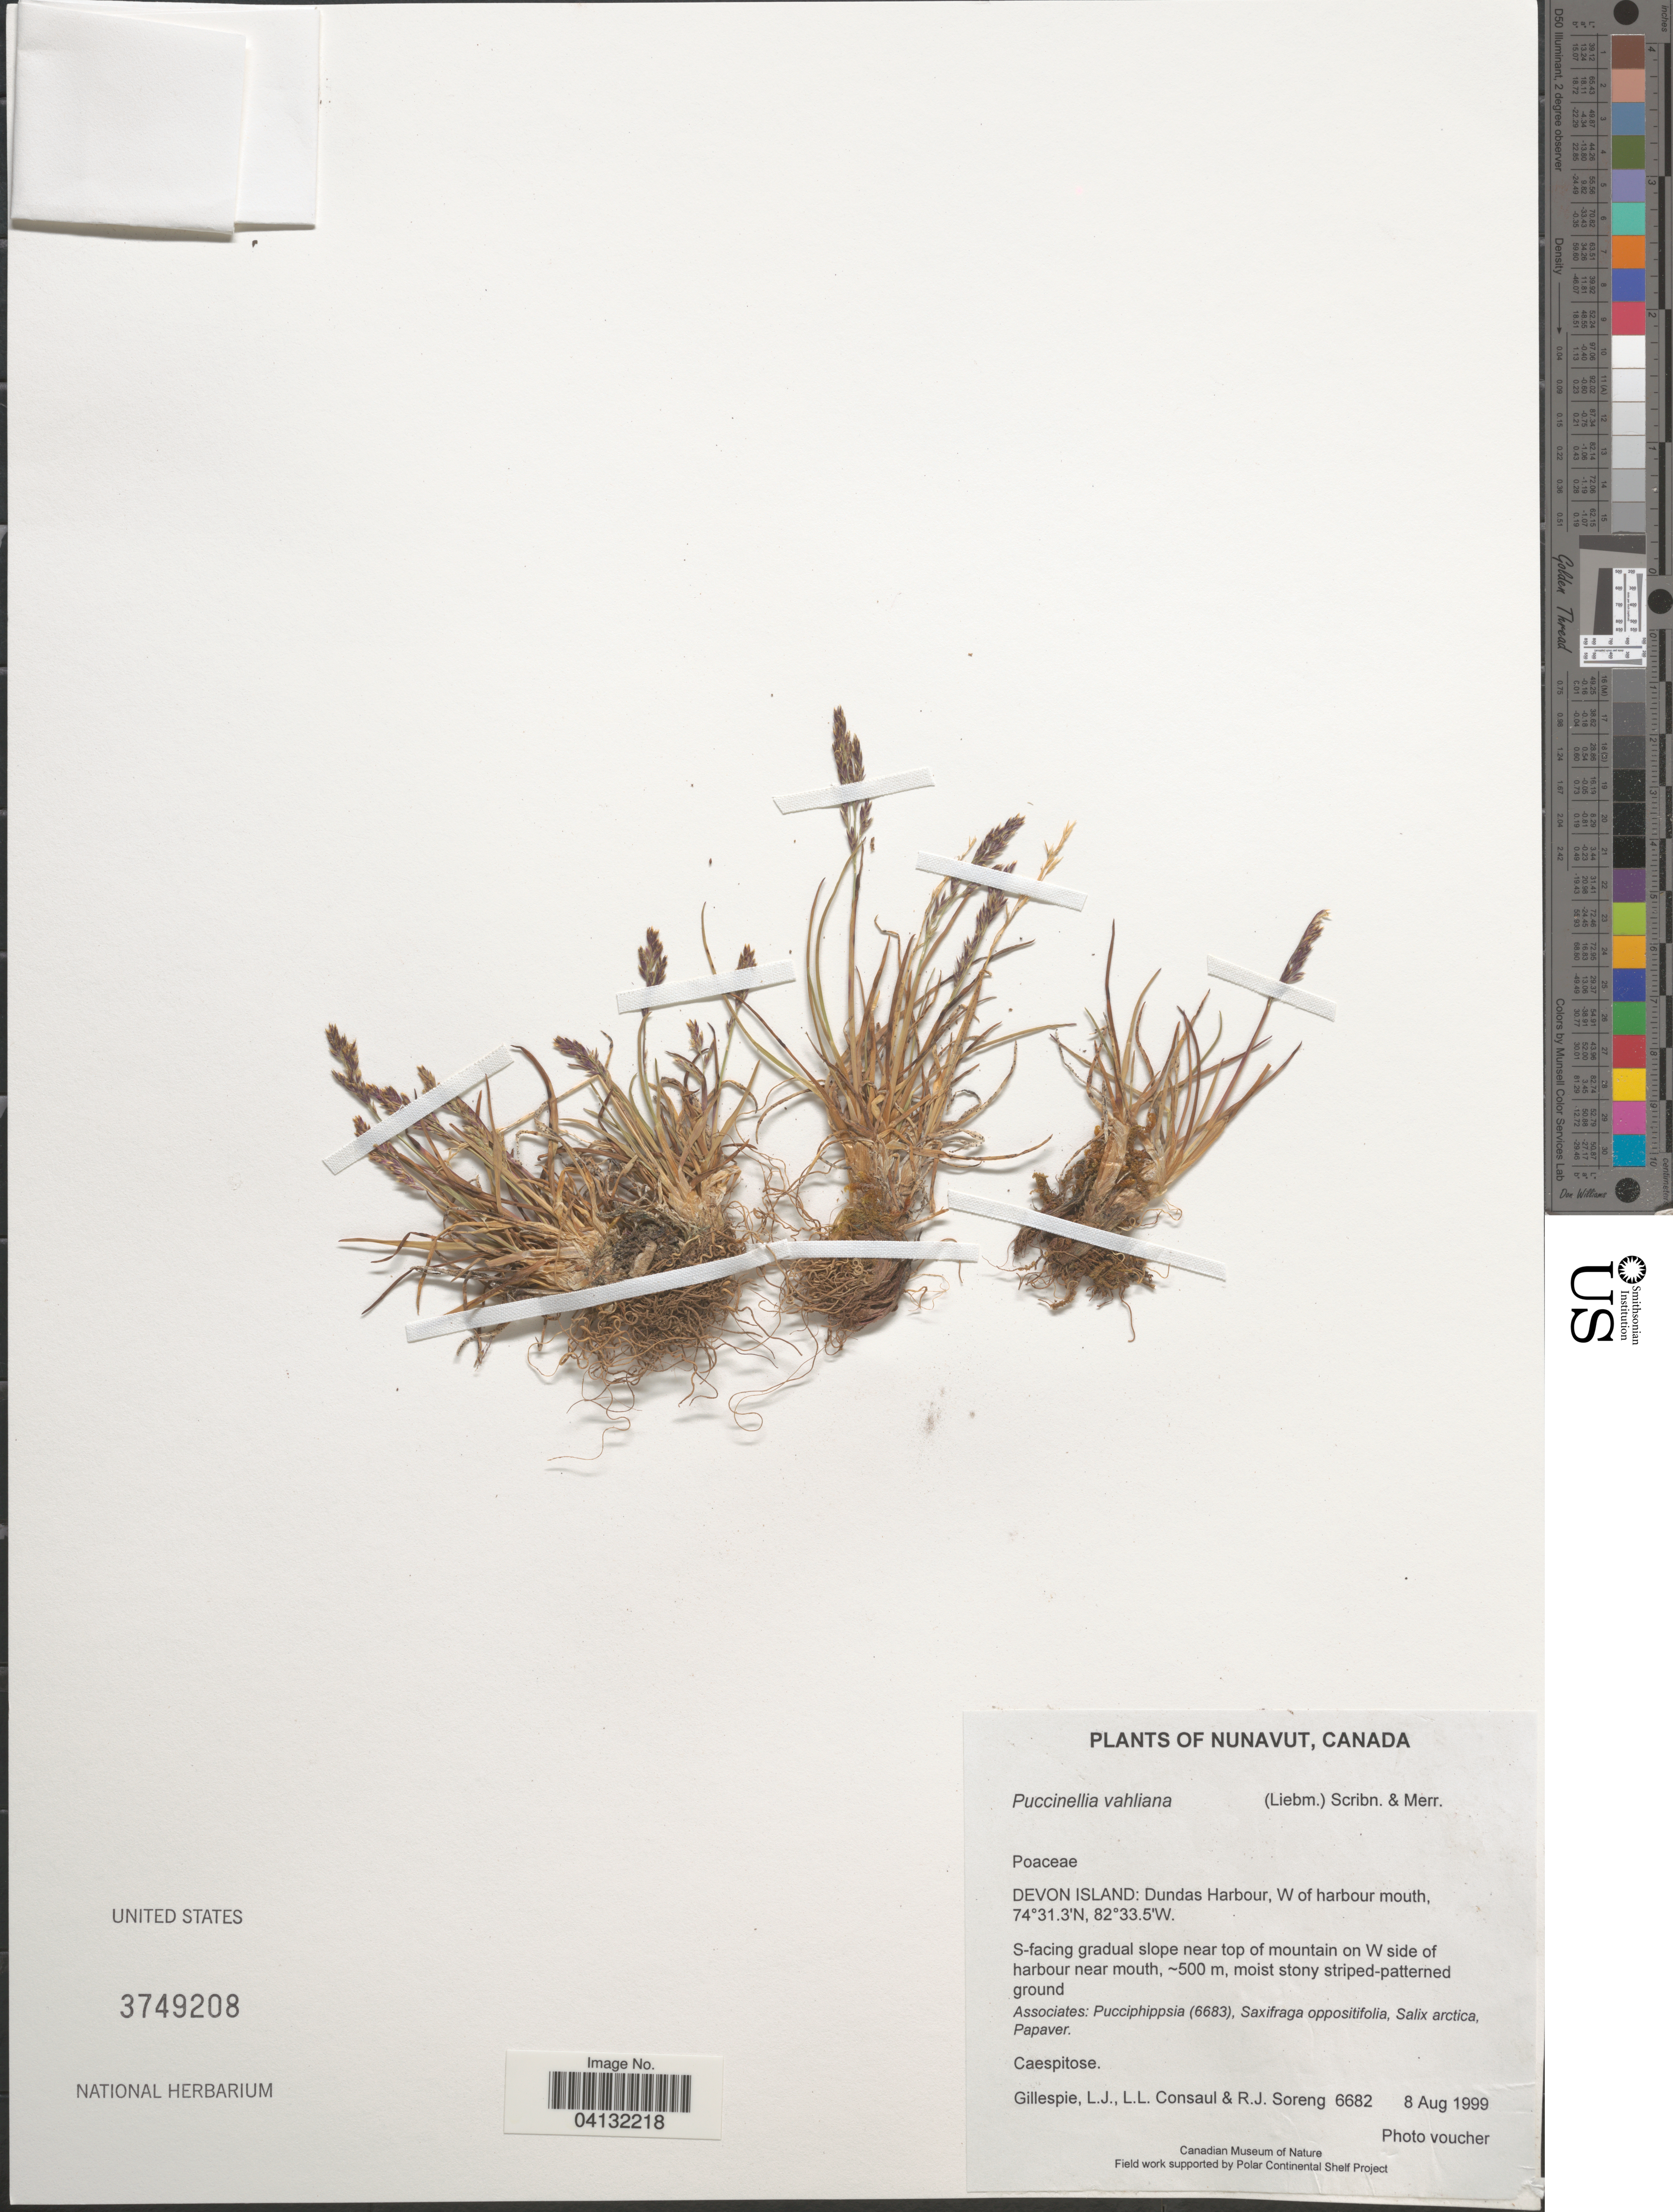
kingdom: Plantae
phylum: Tracheophyta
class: Liliopsida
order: Poales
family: Poaceae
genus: Puccinellia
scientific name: Puccinellia vahliana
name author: (Lange) Fernald & Weath.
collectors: L. Gillespie, L. Consaul & R. J. Soreng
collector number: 6682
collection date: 1999-08-08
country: Canada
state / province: Nunavut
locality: Devon Island: Dundas Harbour, W of harbour mouth. S-facing gradual slope near top of mountain on W side of harbour near mouth.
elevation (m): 500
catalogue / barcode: US 3749208